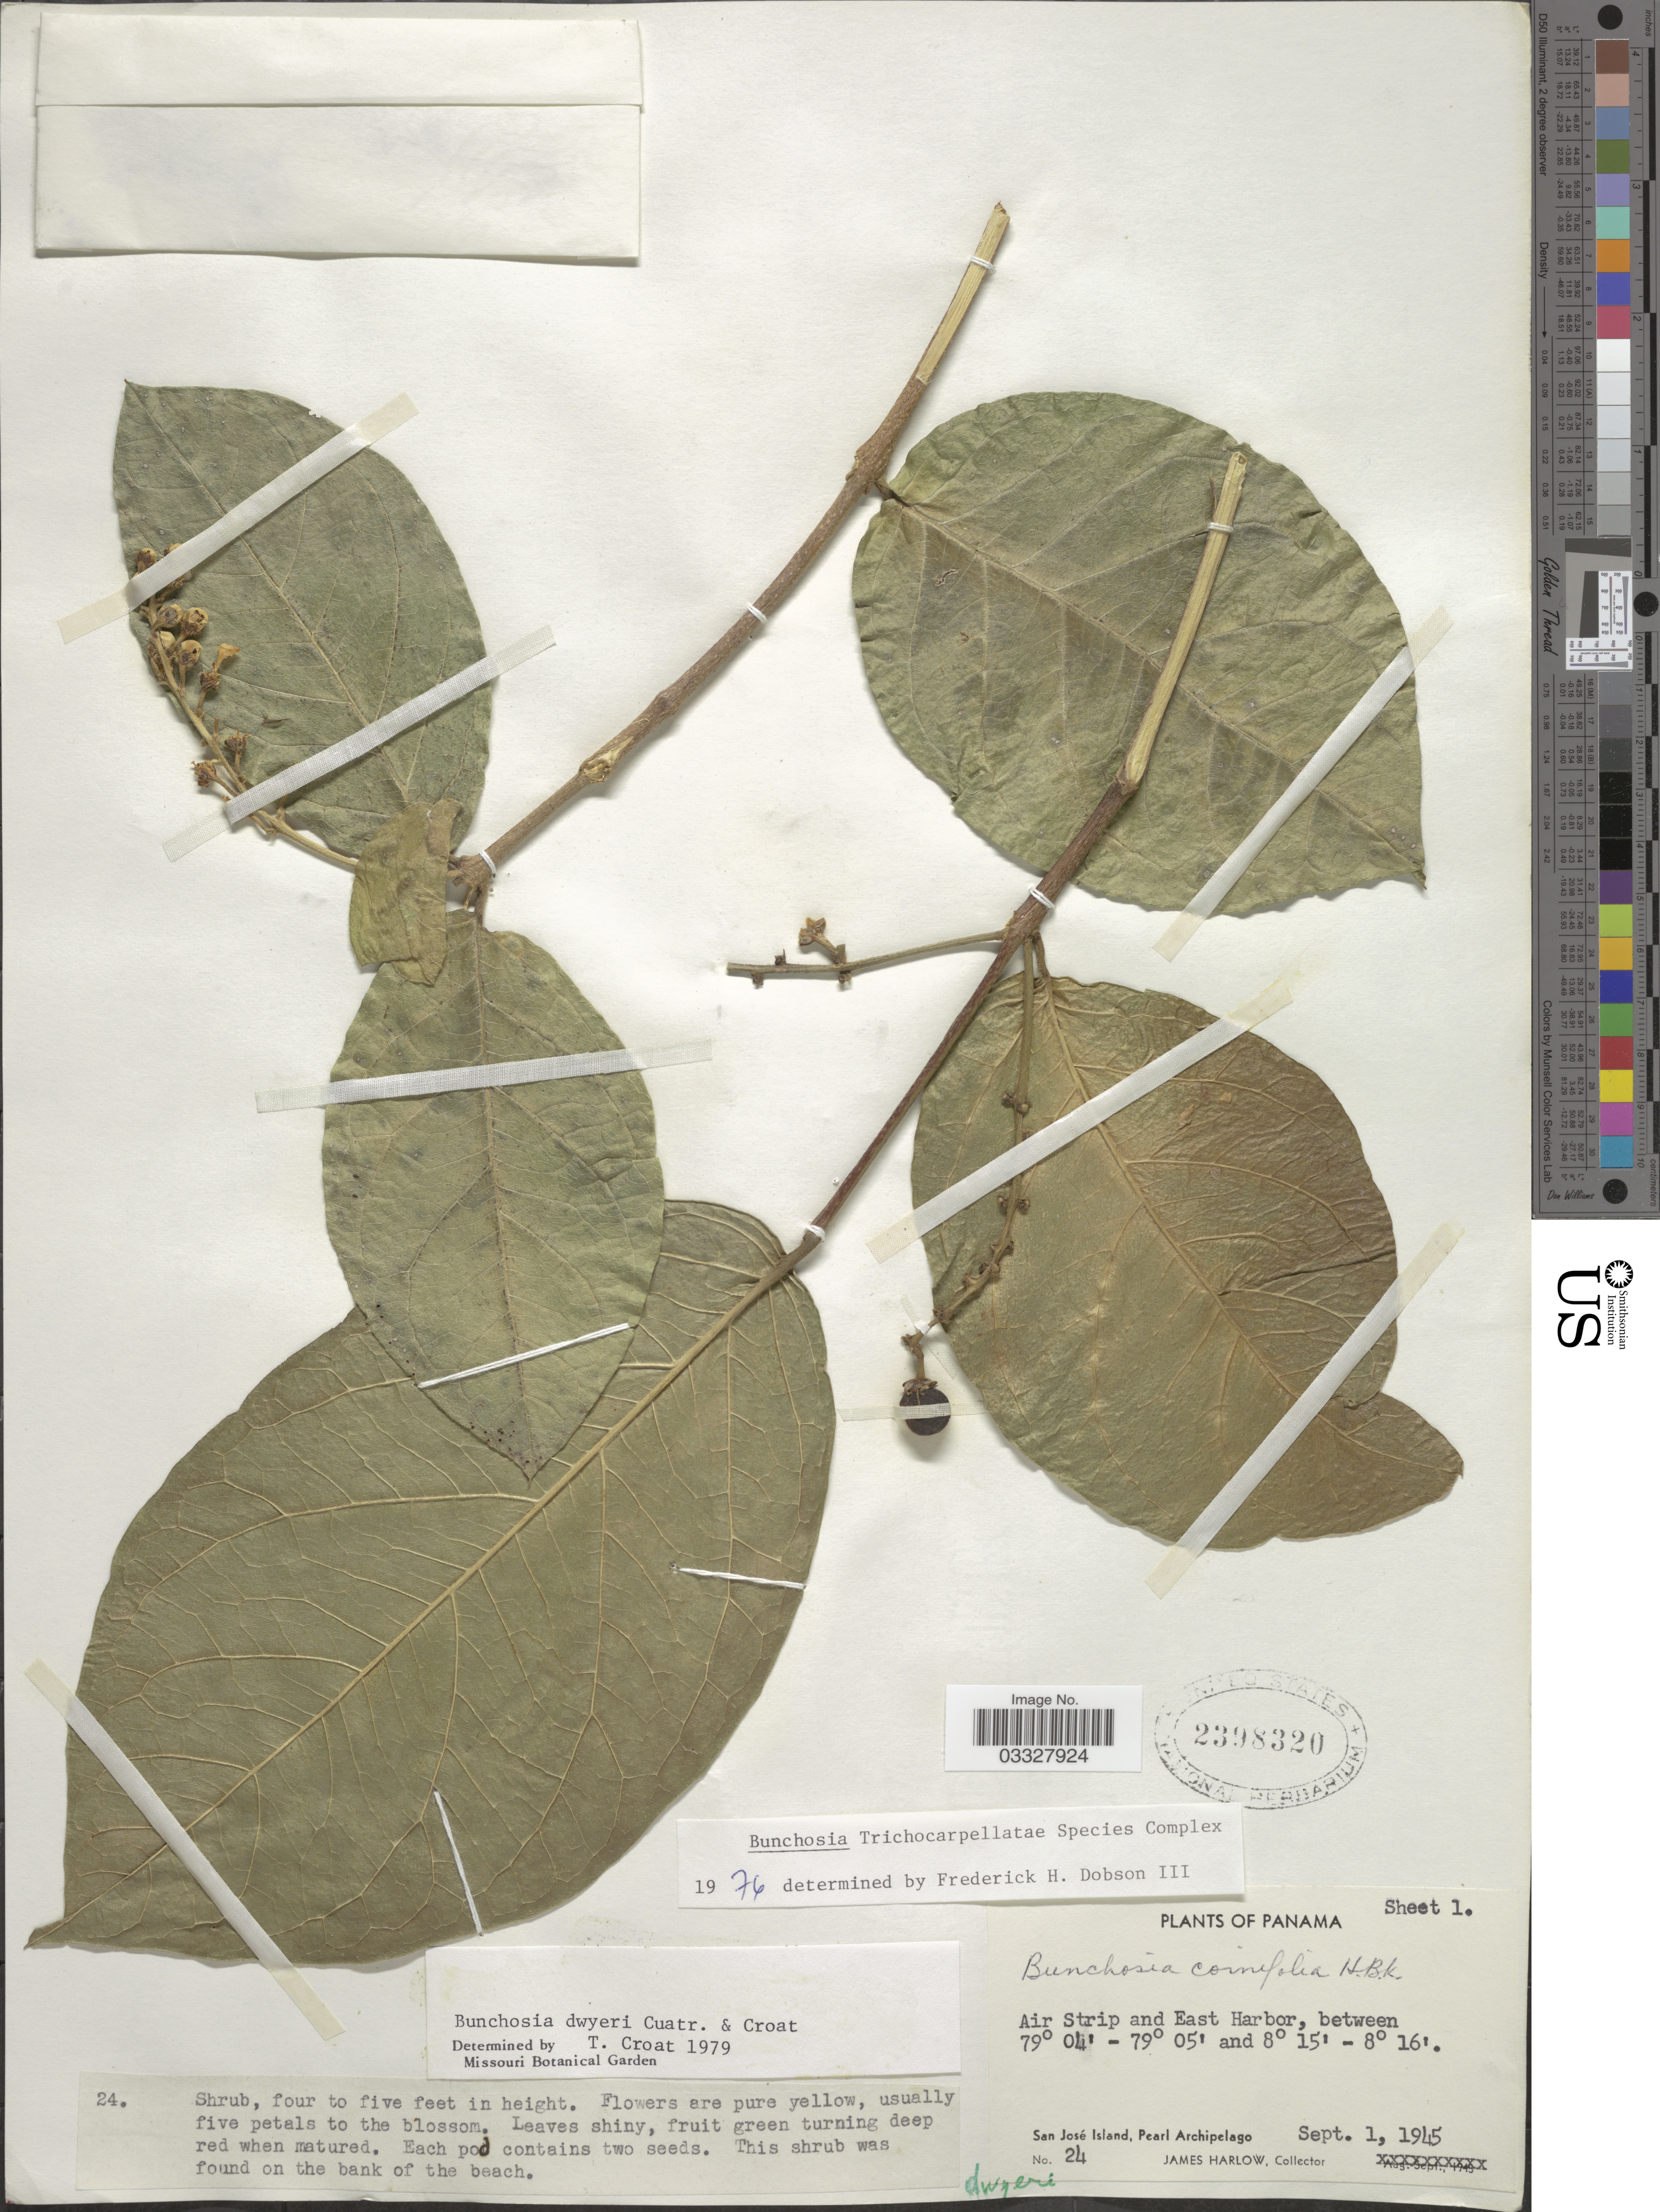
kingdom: Plantae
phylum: Tracheophyta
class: Magnoliopsida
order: Malpighiales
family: Malpighiaceae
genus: Bunchosia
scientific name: Bunchosia dwyeri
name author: Cuatrec. & Croat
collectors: J. Harlow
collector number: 24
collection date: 1945-09-01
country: Panama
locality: Air strip and East Harbor. San José Island, Pearl Archipelago.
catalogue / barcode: US 2398320